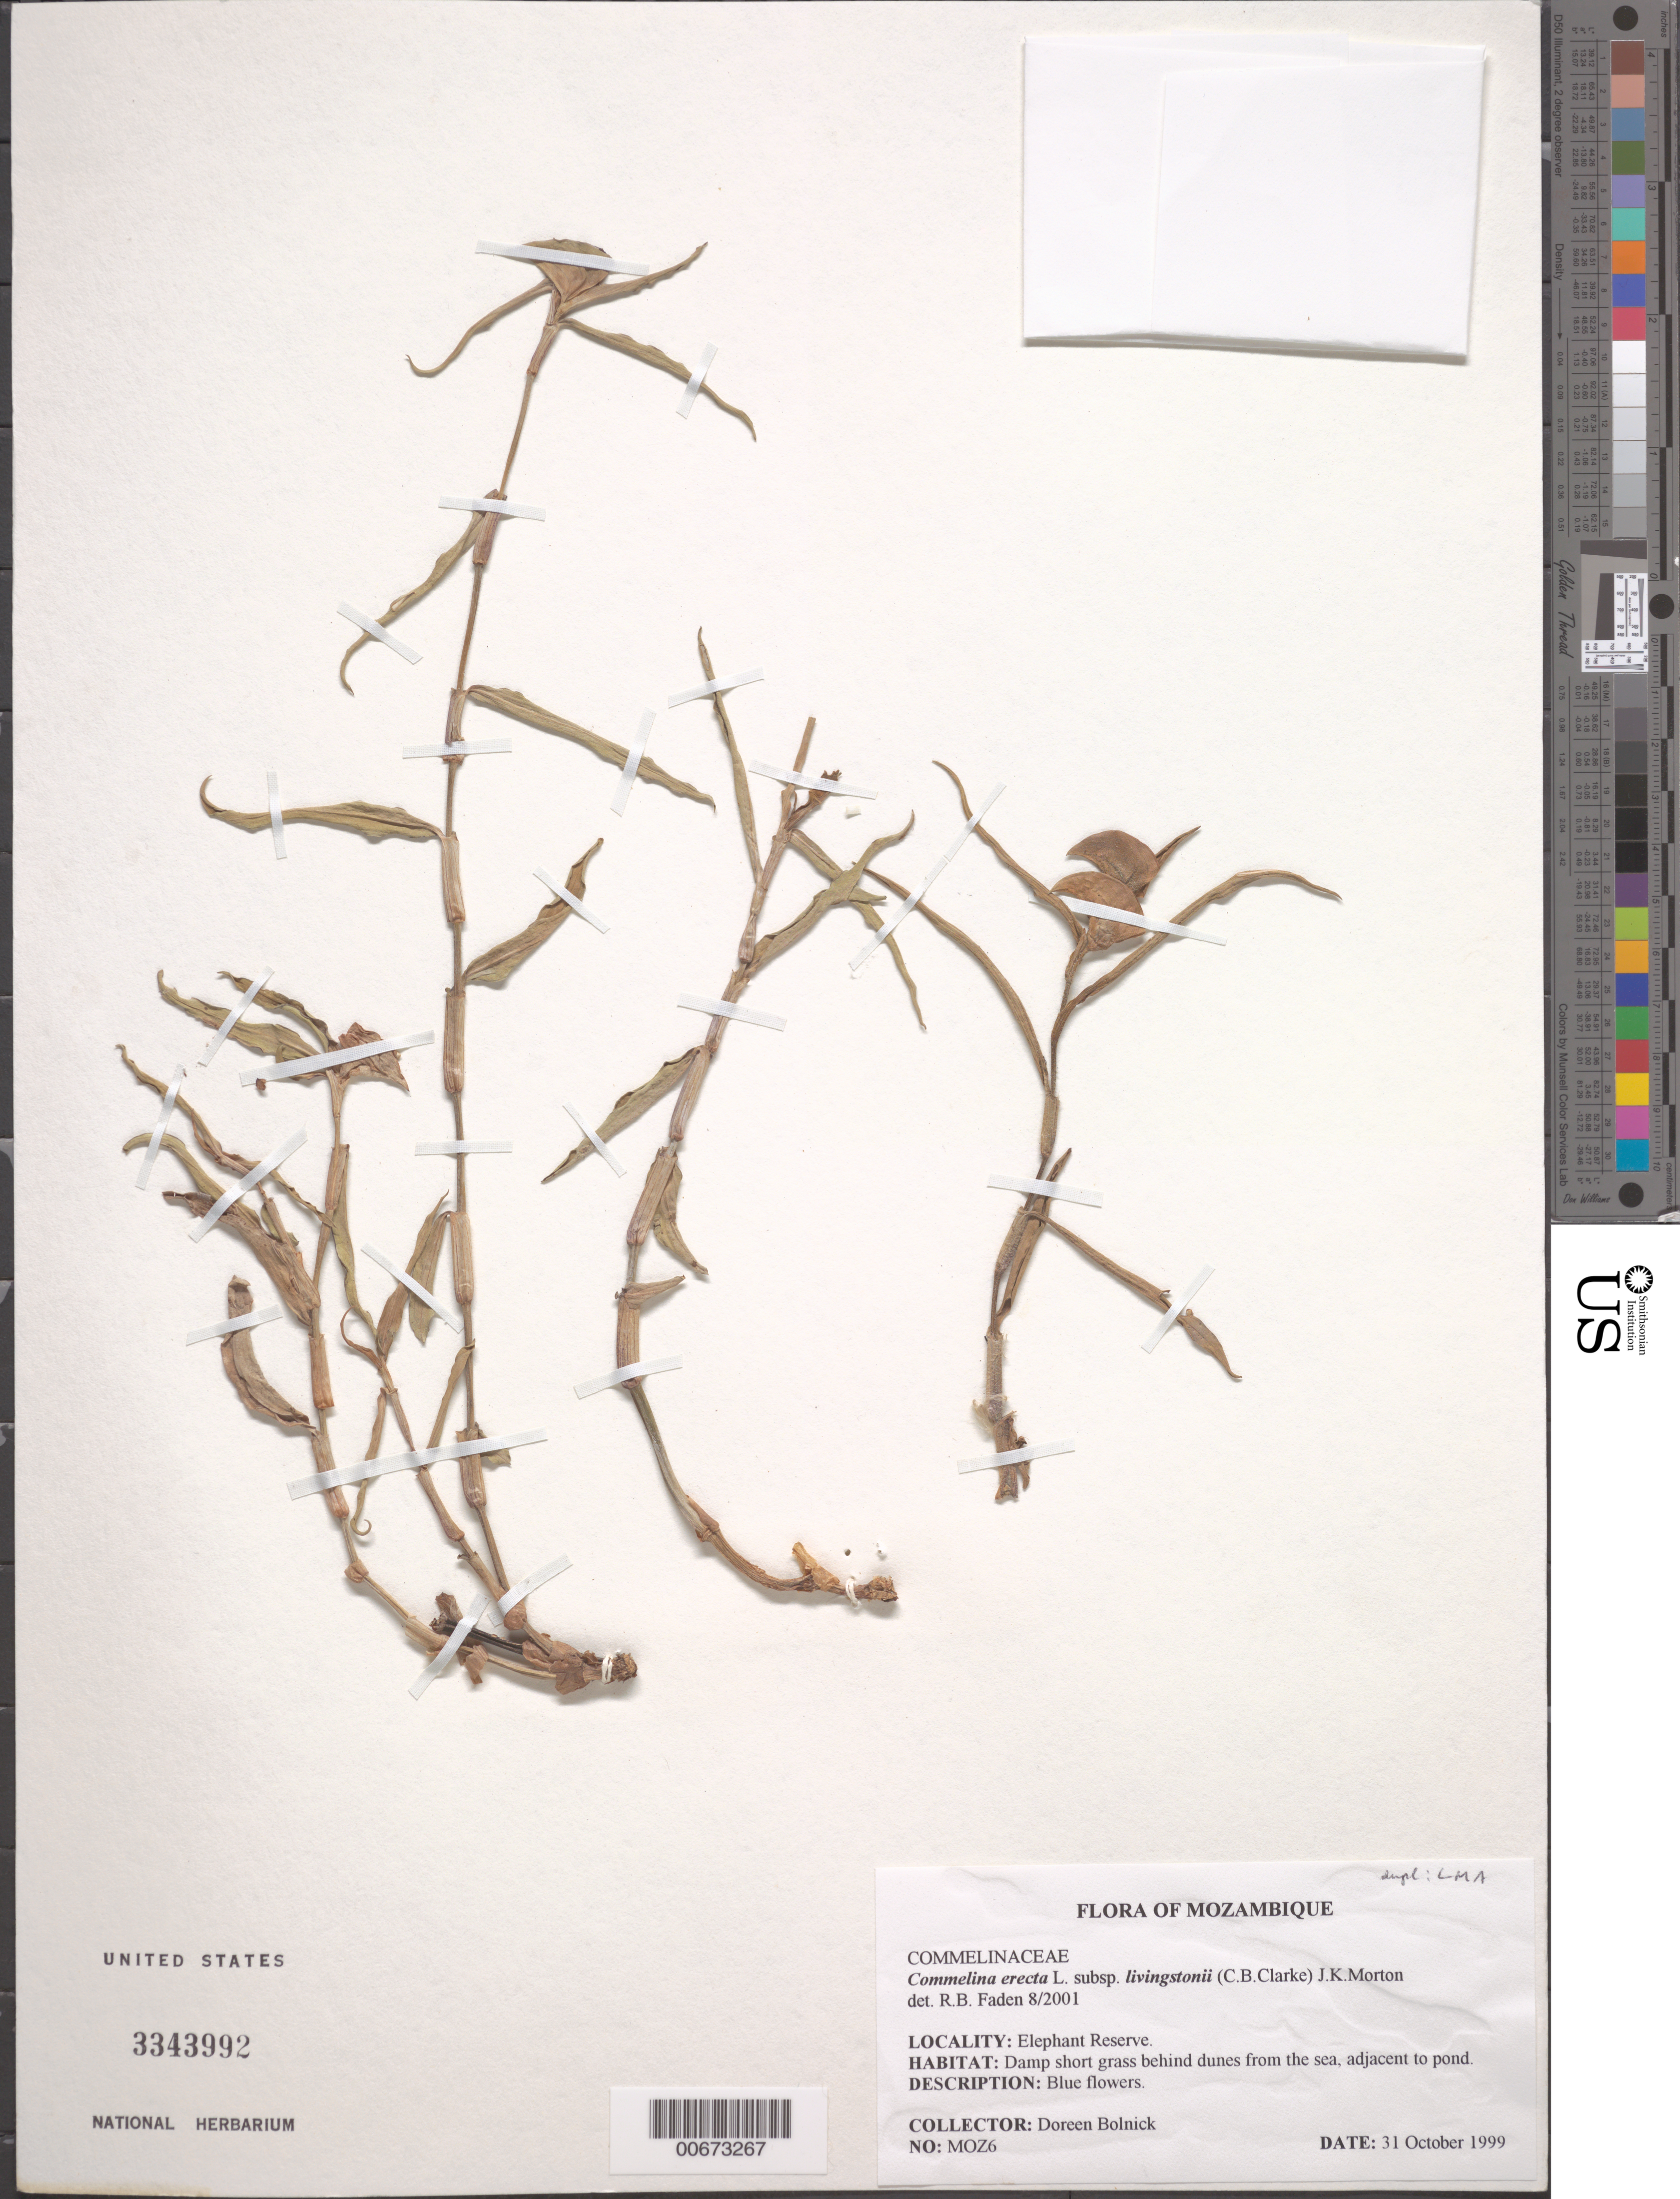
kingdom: Plantae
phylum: Tracheophyta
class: Liliopsida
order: Commelinales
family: Commelinaceae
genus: Commelina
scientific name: Commelina erecta subsp. livingstonii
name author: (C.B. Clarke) J.K. Morton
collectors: D. Bolnick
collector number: MOZ6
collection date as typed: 31 Oct 1999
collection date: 1999-10-31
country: Mozambique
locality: Elephant Reserve.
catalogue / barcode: US 3343992